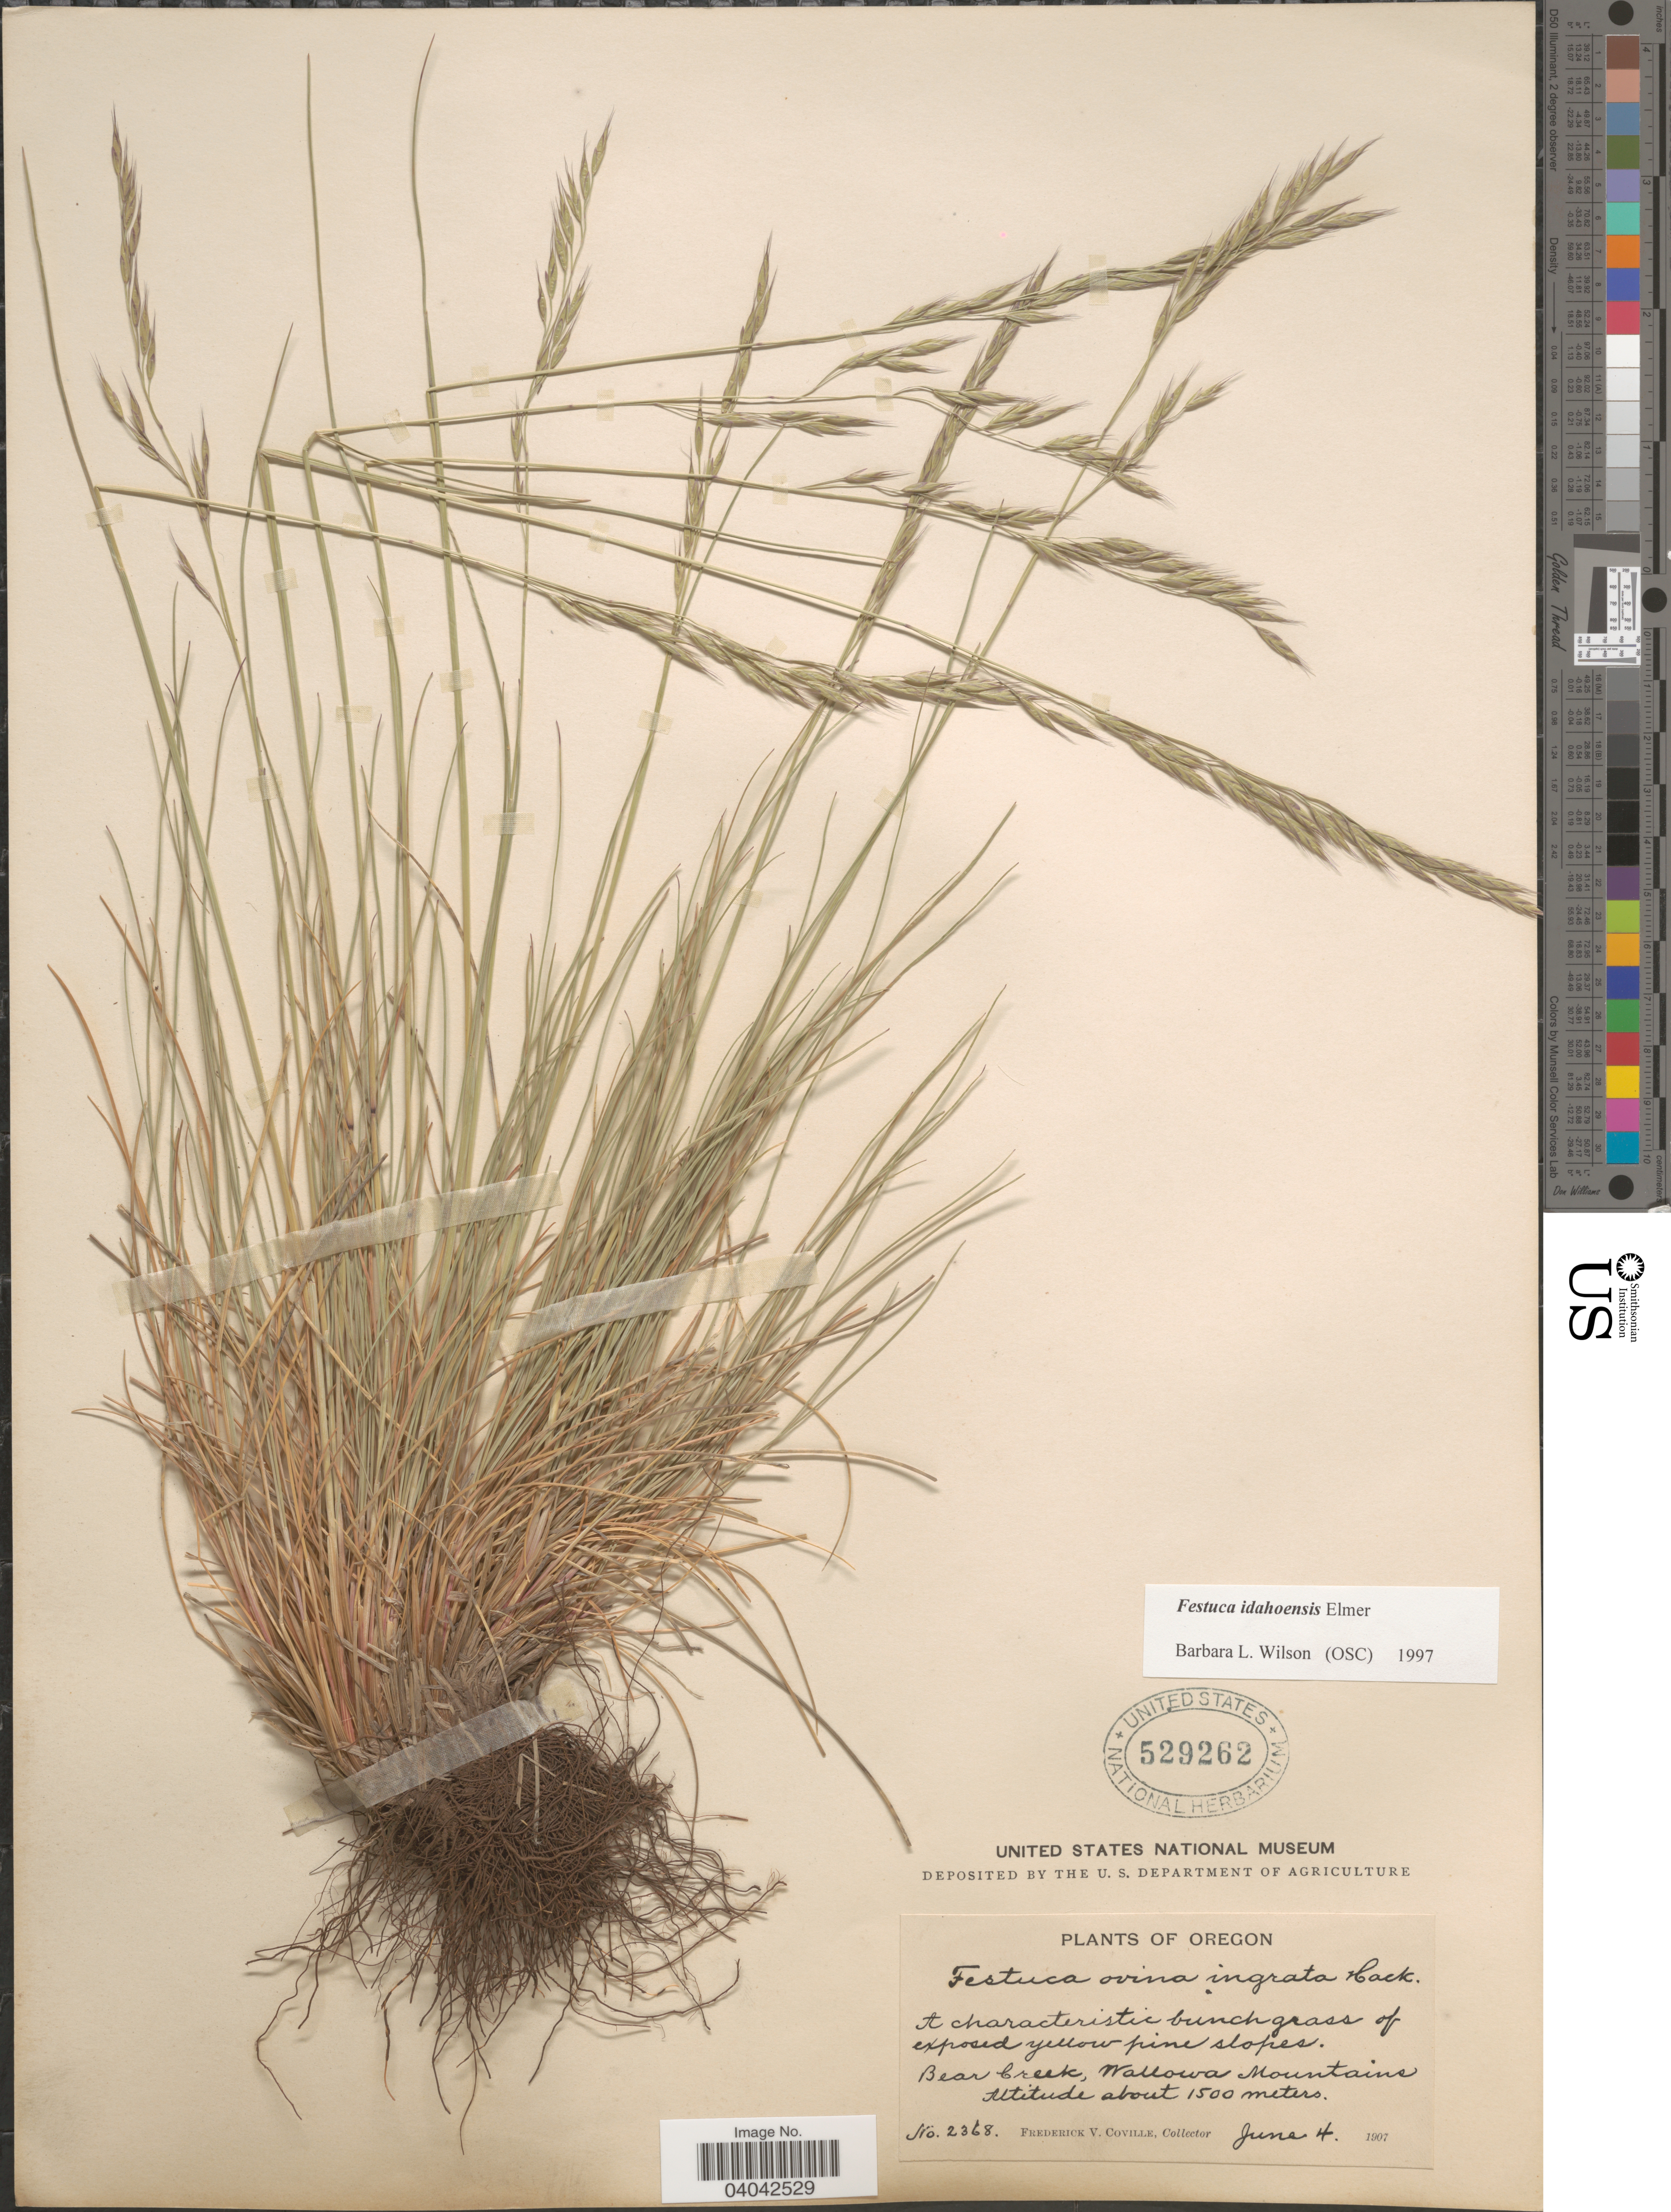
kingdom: Plantae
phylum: Tracheophyta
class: Liliopsida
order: Poales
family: Poaceae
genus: Festuca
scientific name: Festuca idahoensis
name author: Elmer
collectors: F. V. Coville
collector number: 2368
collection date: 1907-06-04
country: United States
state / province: Oregon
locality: Bear Creek, Wallowa Mountains.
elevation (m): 1500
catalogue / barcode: US 529262